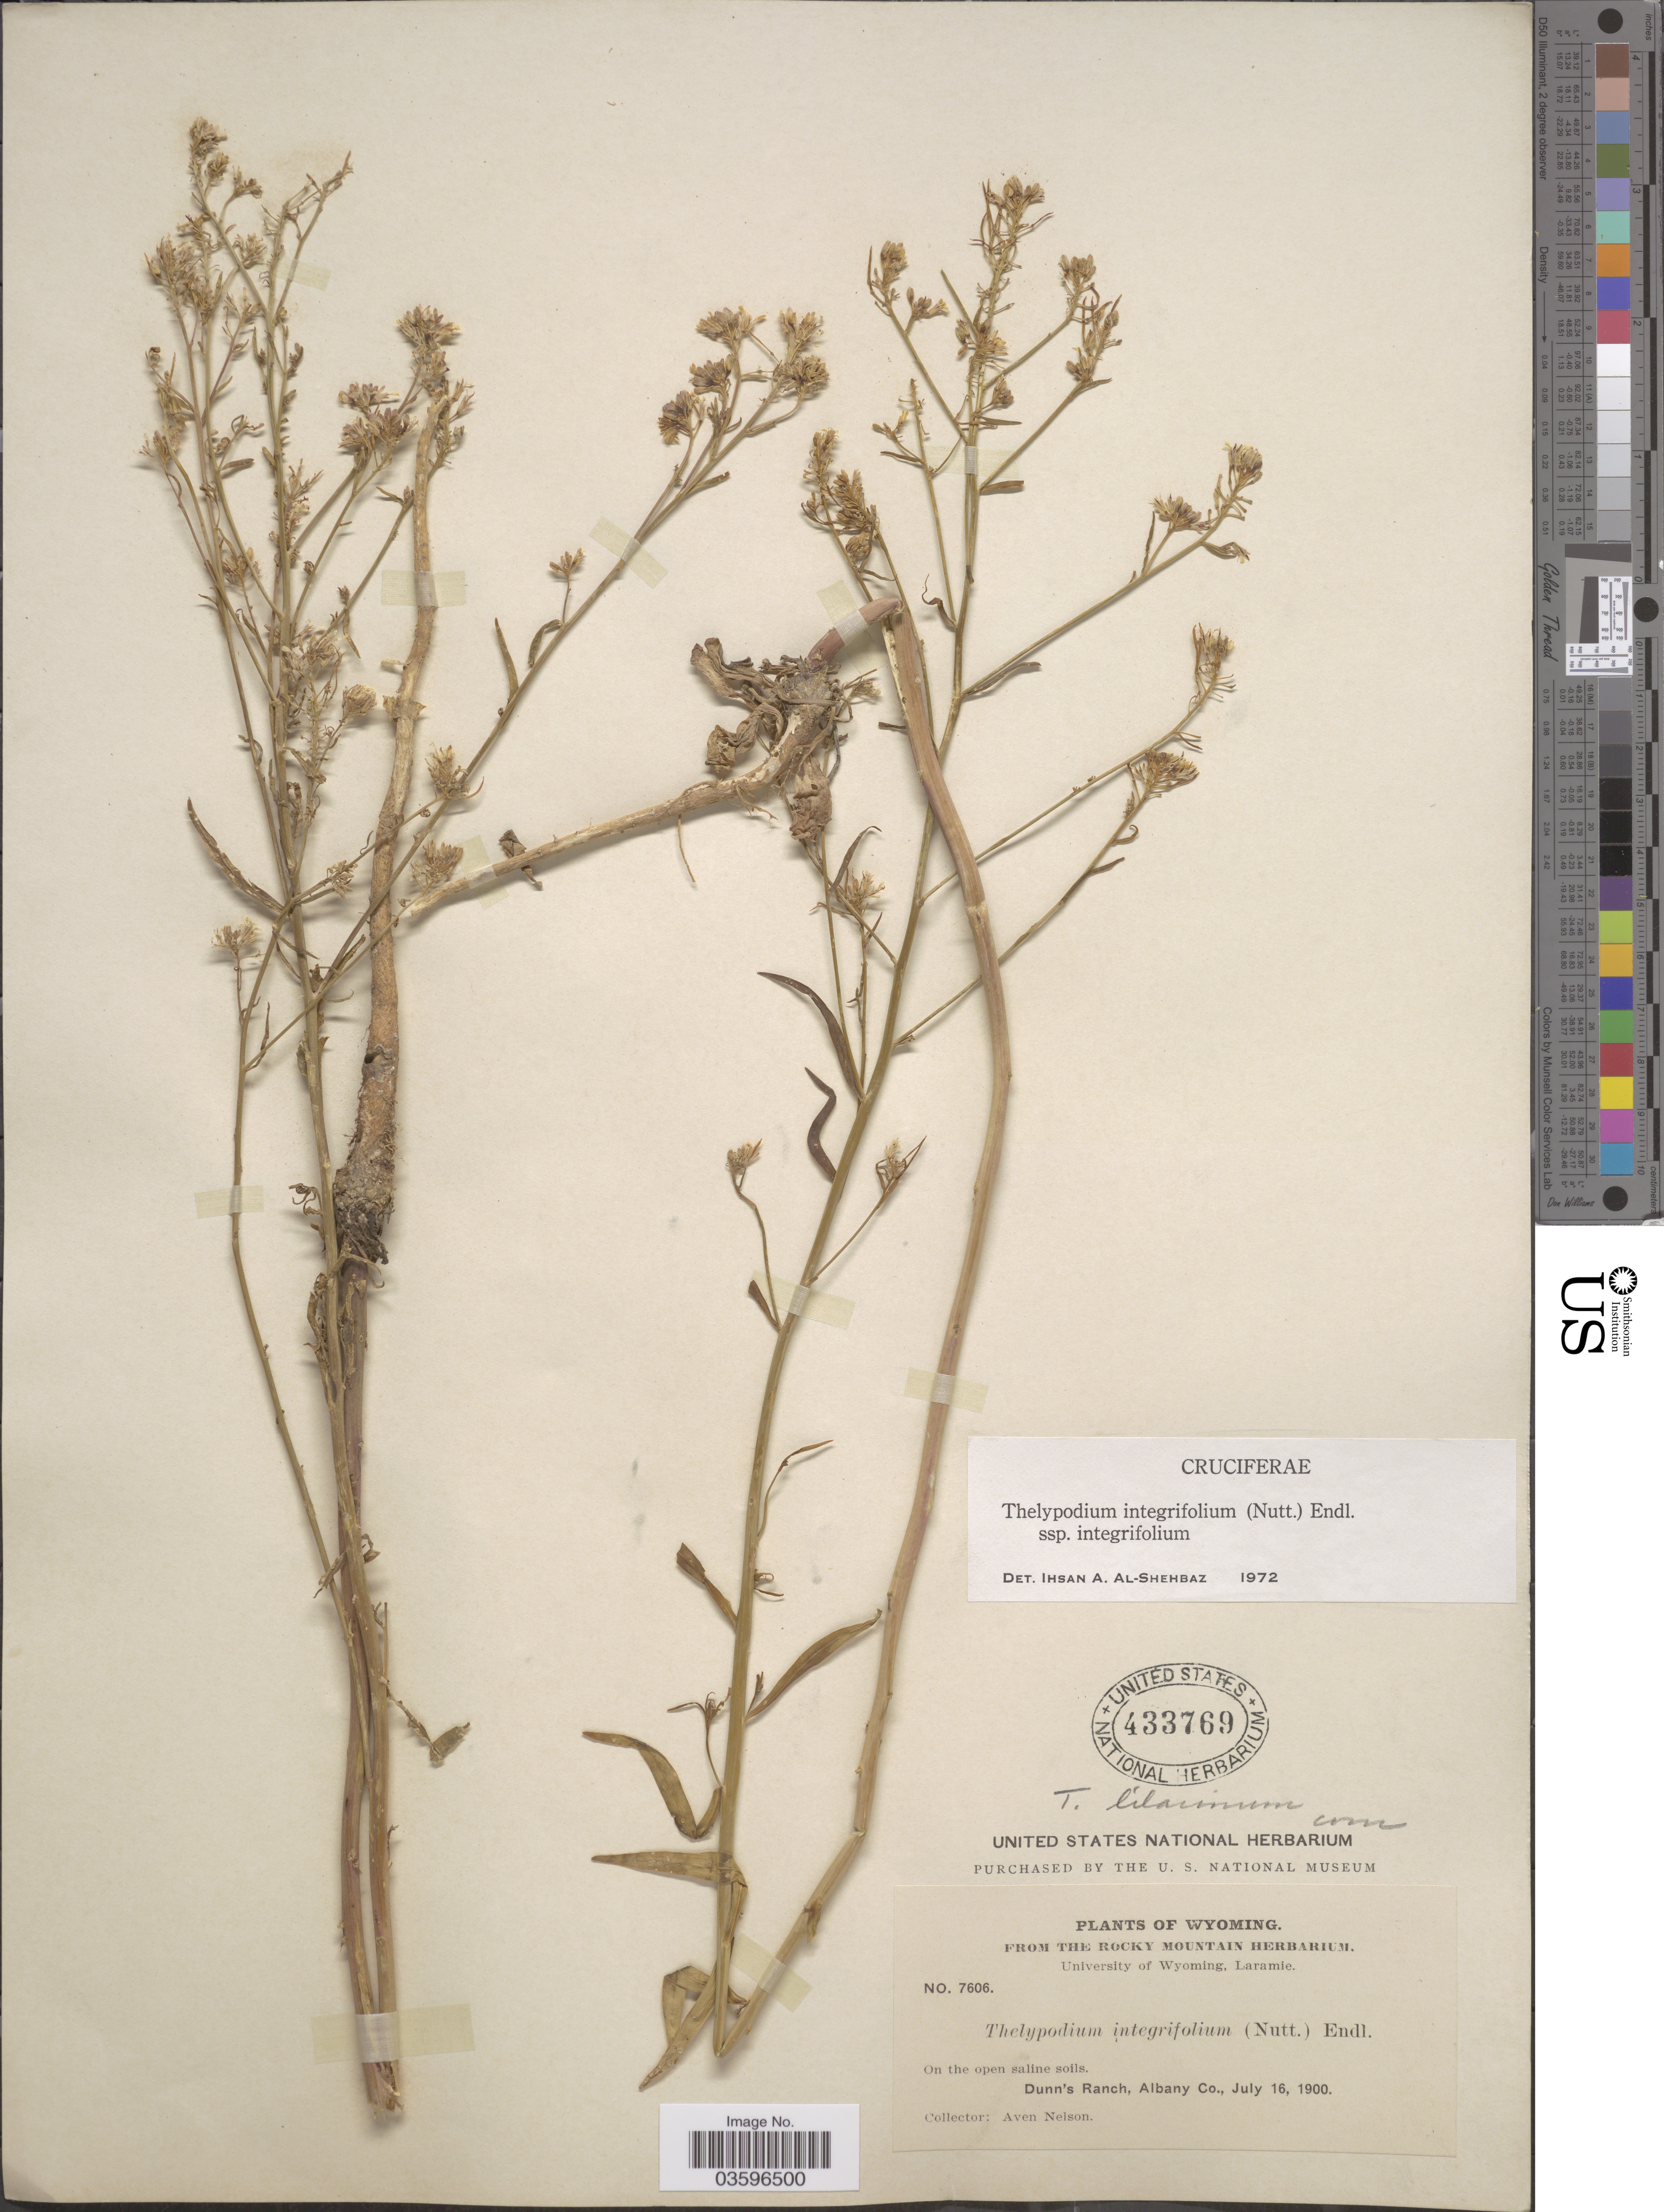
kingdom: Plantae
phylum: Tracheophyta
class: Magnoliopsida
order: Brassicales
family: Brassicaceae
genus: Thelypodium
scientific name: Thelypodium integrifolium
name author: (Nutt.) Endl.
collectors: A. Nelson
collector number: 7606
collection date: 1900-07-16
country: United States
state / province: Wyoming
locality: Dunn's Ranch, Albany Co.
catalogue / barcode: US 433769